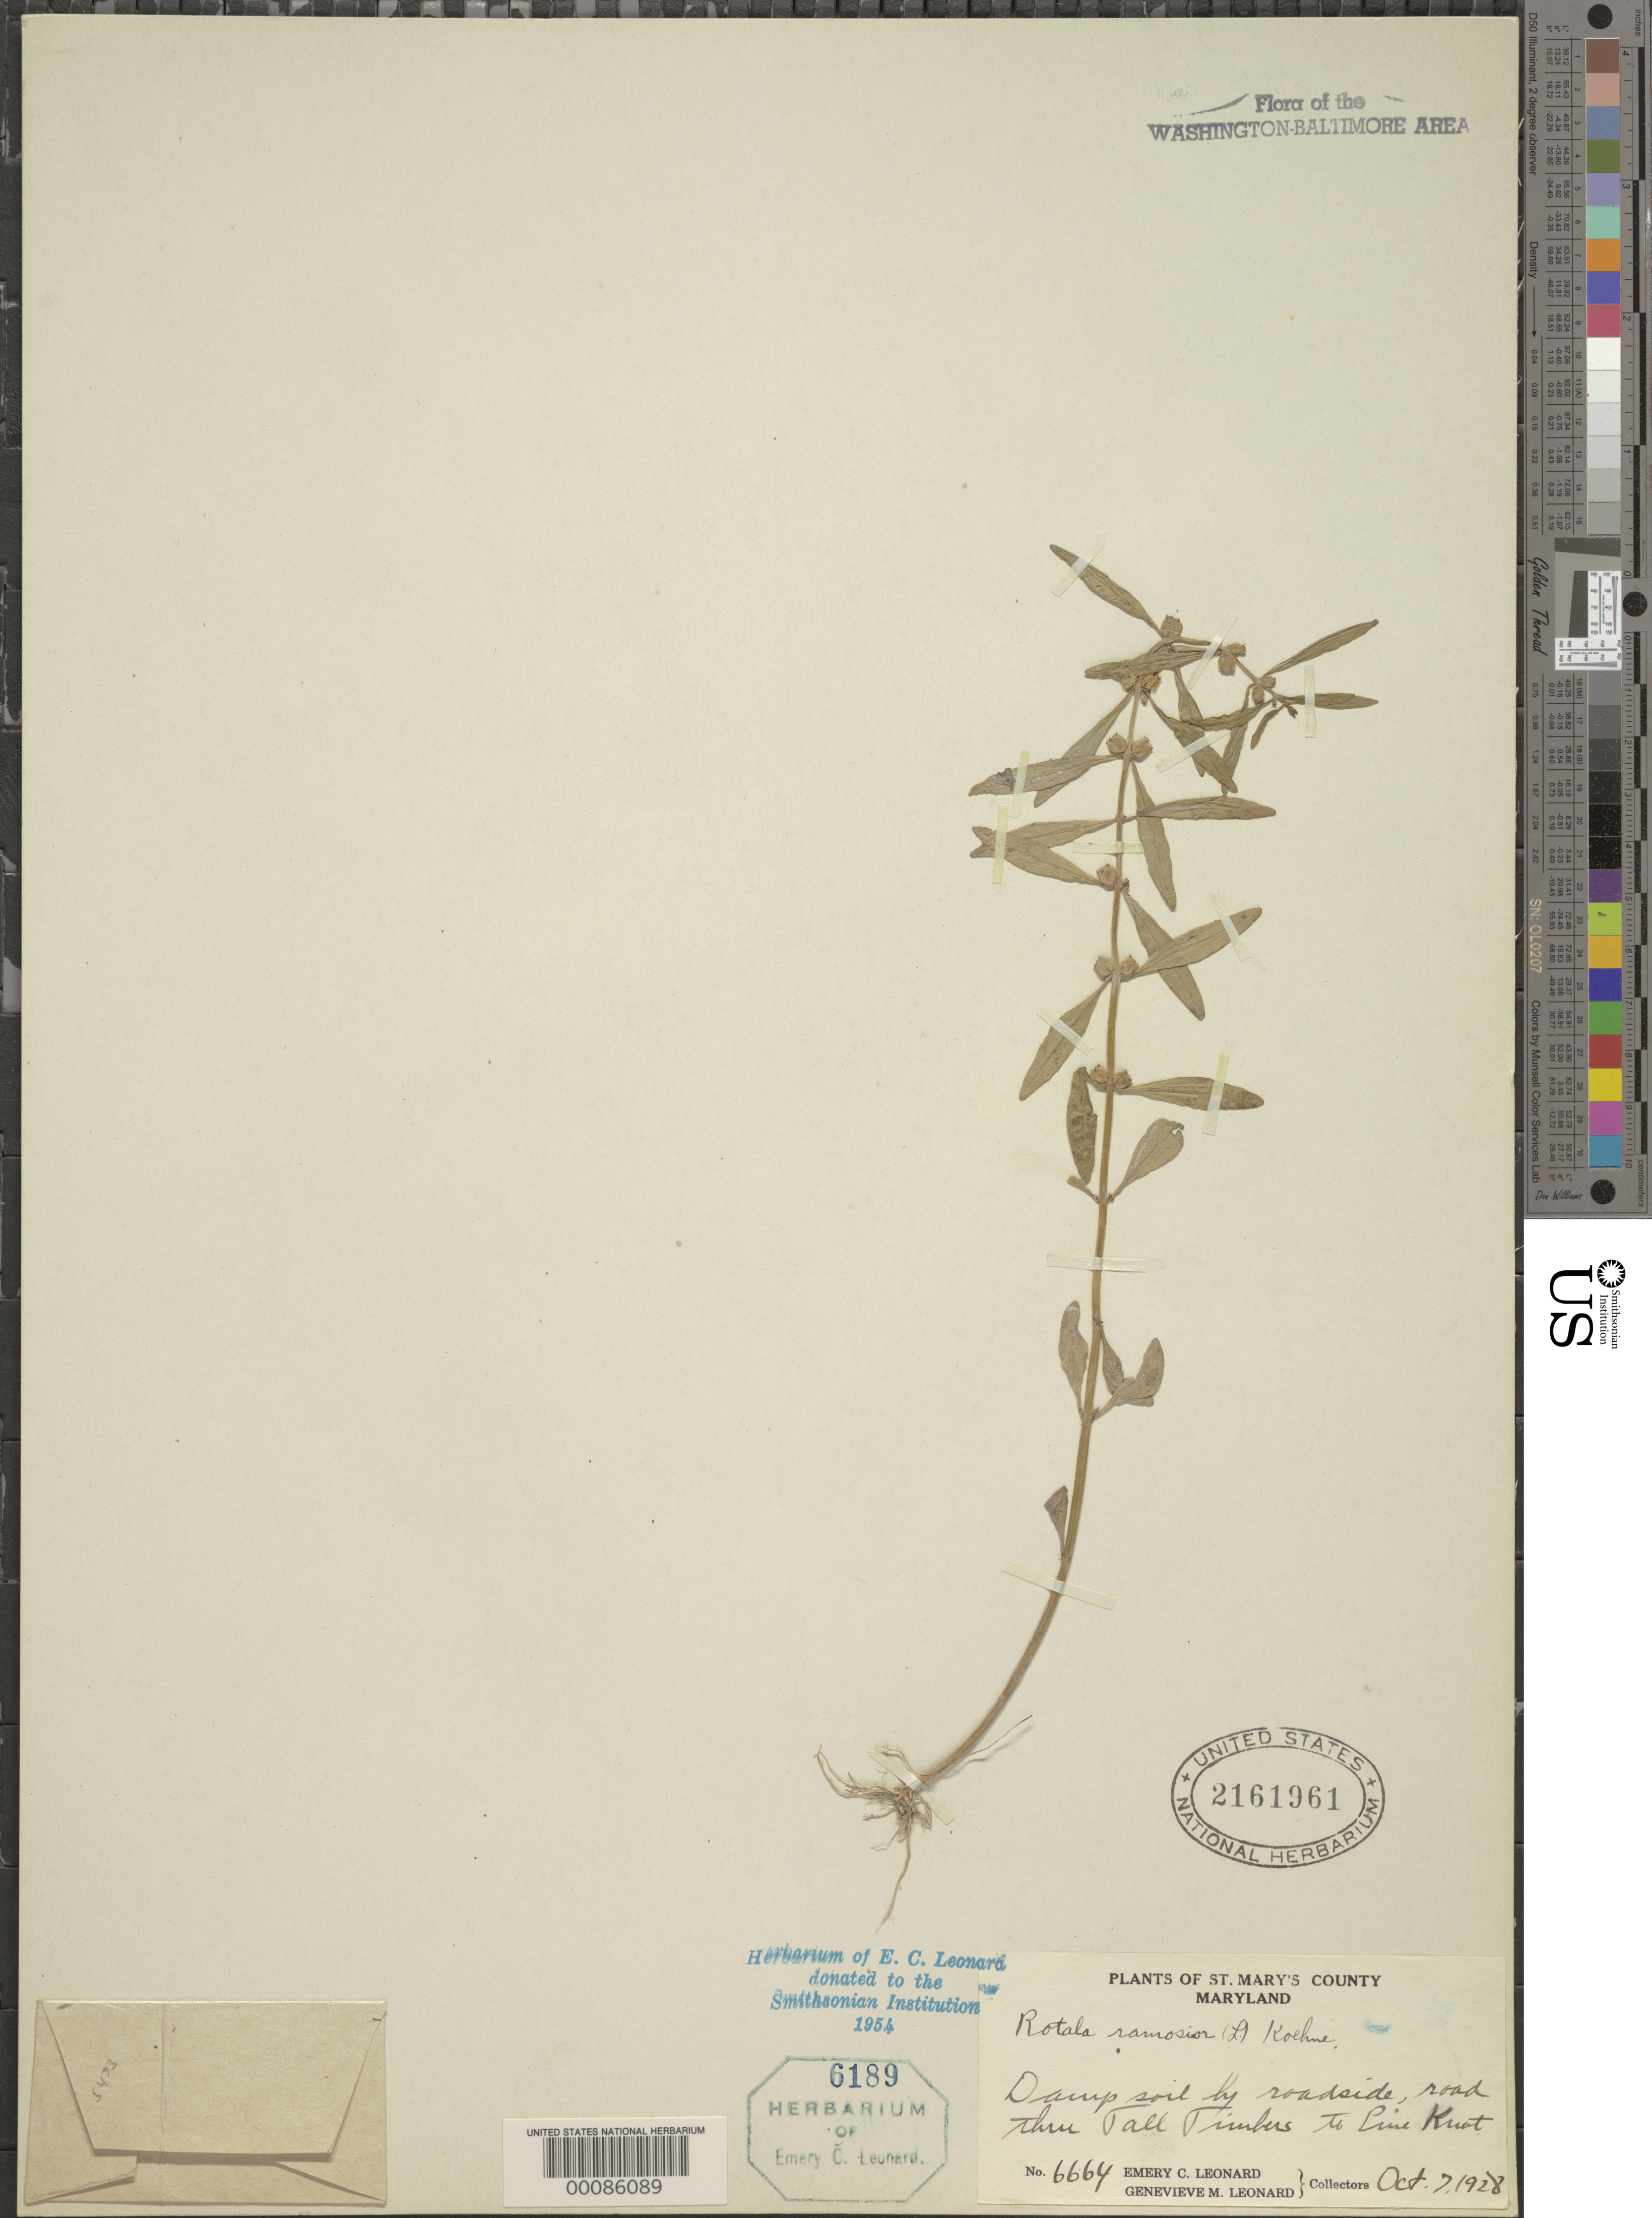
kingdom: Plantae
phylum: Tracheophyta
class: Magnoliopsida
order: Myrtales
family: Lythraceae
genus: Rotala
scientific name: Rotala ramosior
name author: (L.) Koehne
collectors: E. C. Leonard & G. M. Leonard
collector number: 6664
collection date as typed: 07 Oct 1928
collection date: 1928-10-07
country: United States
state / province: Maryland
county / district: St. Mary's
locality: Road through Tall Timbers to Pine Knot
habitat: Damp soil by roadside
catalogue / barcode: US 2161961